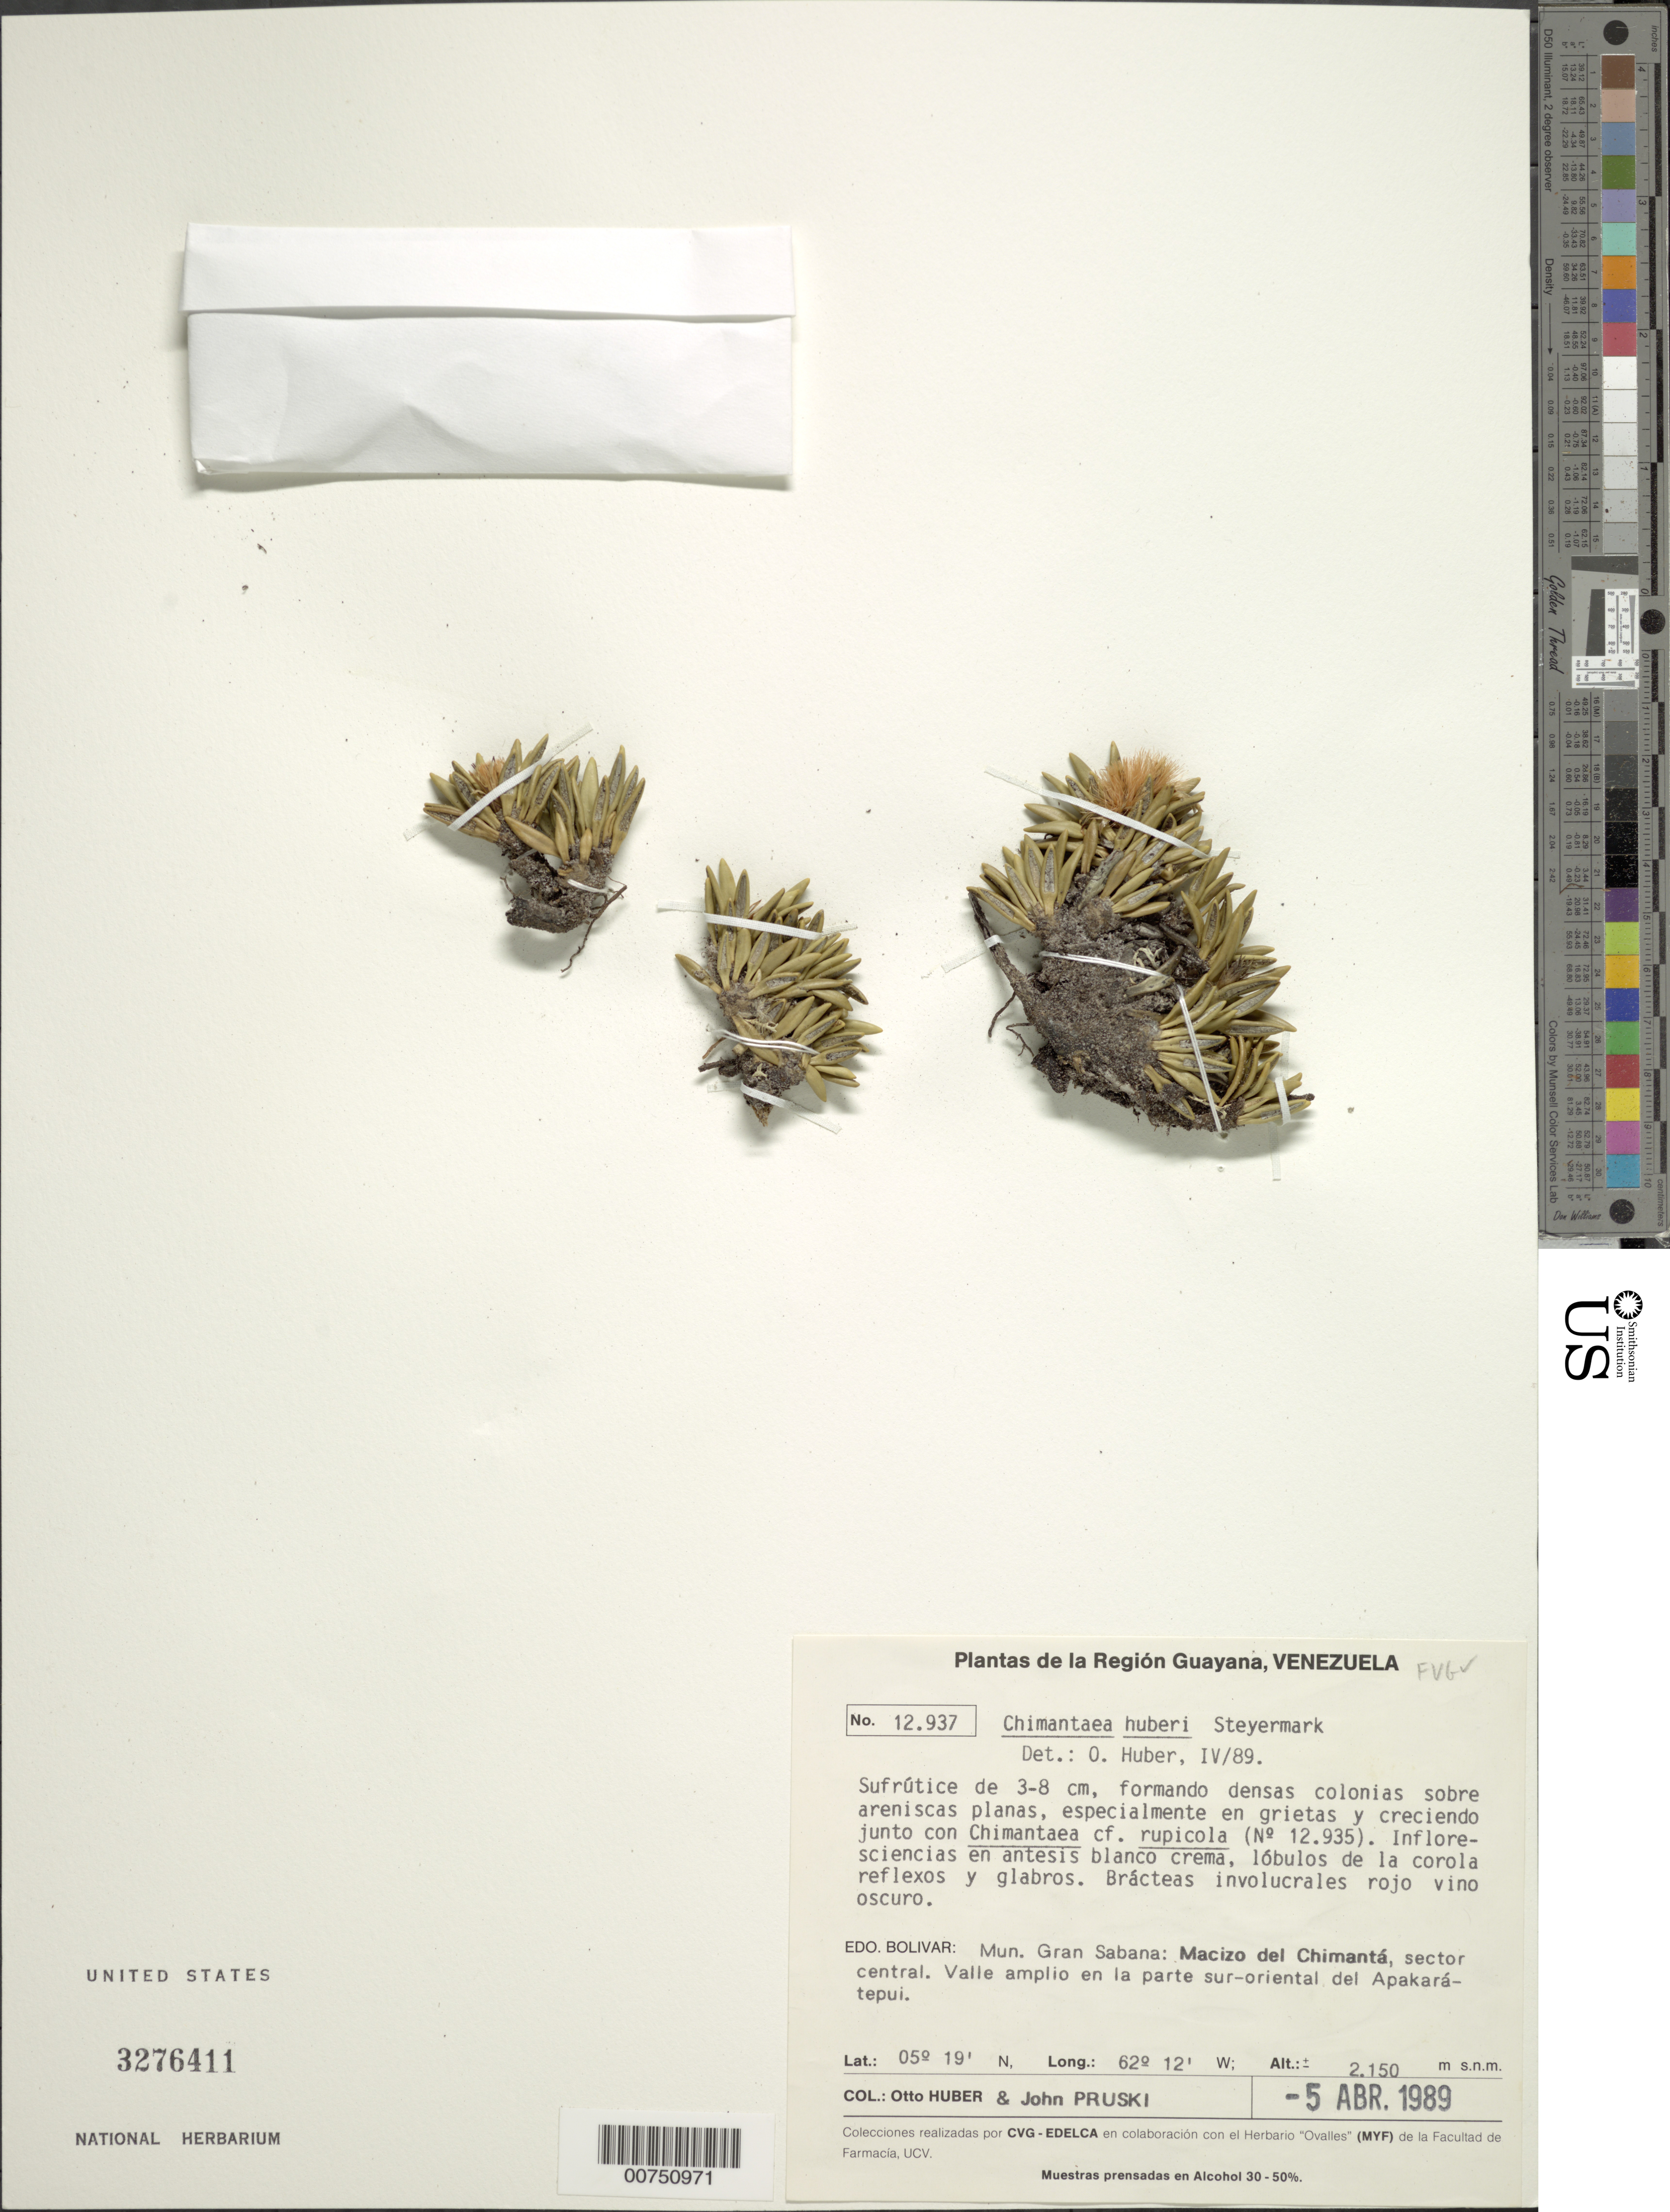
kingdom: Plantae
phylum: Tracheophyta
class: Magnoliopsida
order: Asterales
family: Asteraceae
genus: Chimantaea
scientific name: Chimantaea huberi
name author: Steyerm.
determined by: Huber, Otto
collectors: O. Huber & J. F. Pruski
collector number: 12937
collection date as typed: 5-Apr-89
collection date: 1989-04-05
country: Venezuela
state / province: Bolívar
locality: Mun. Gran Sabana, Macizo del Chimantá, sector central, sur-oriente del apakará tepuí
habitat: Valle amplio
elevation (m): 2150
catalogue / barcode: US 3276411